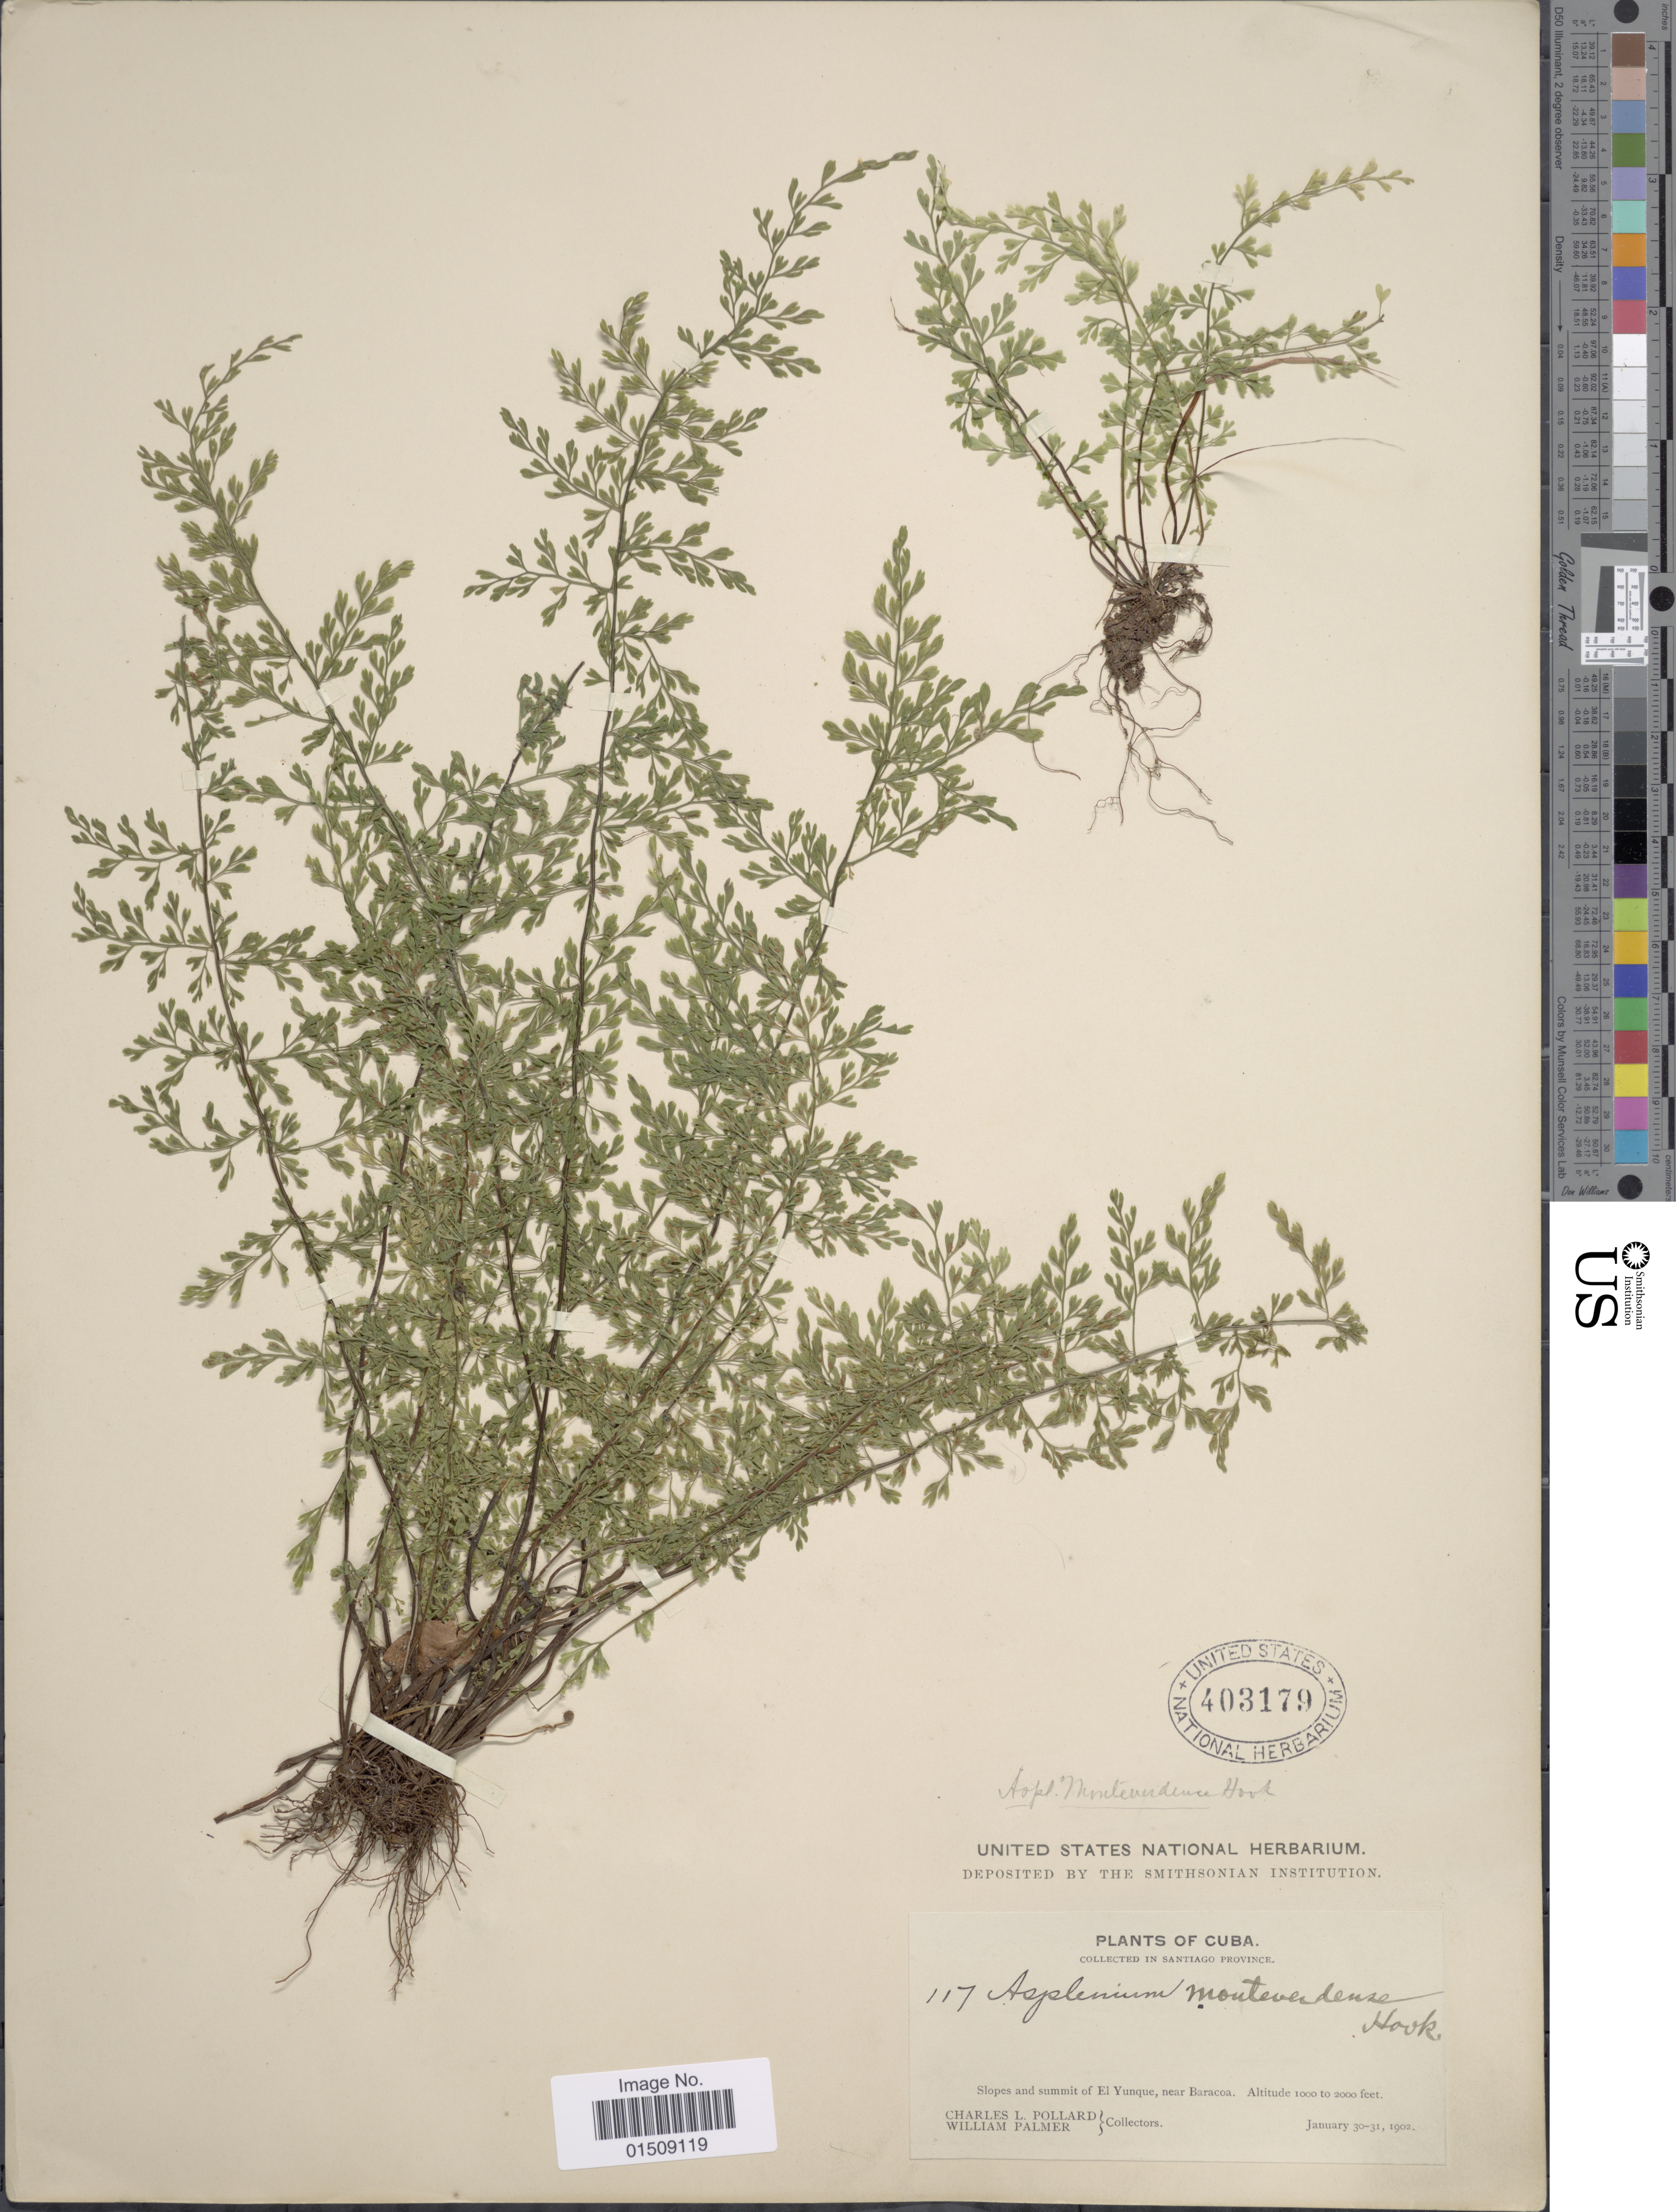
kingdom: Plantae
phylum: Tracheophyta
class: Polypodiopsida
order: Polypodiales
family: Aspleniaceae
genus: Asplenium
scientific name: Asplenium myriophyllum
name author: (Sw.) C. Presl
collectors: C. L. Pollard & W. Palmer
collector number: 117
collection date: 1902-01-30/1902-01-31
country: Cuba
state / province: Santiago de Cuba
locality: Santiago Province, Slopes and summit of El Yunque, near Baracoa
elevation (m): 305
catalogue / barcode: US 403179